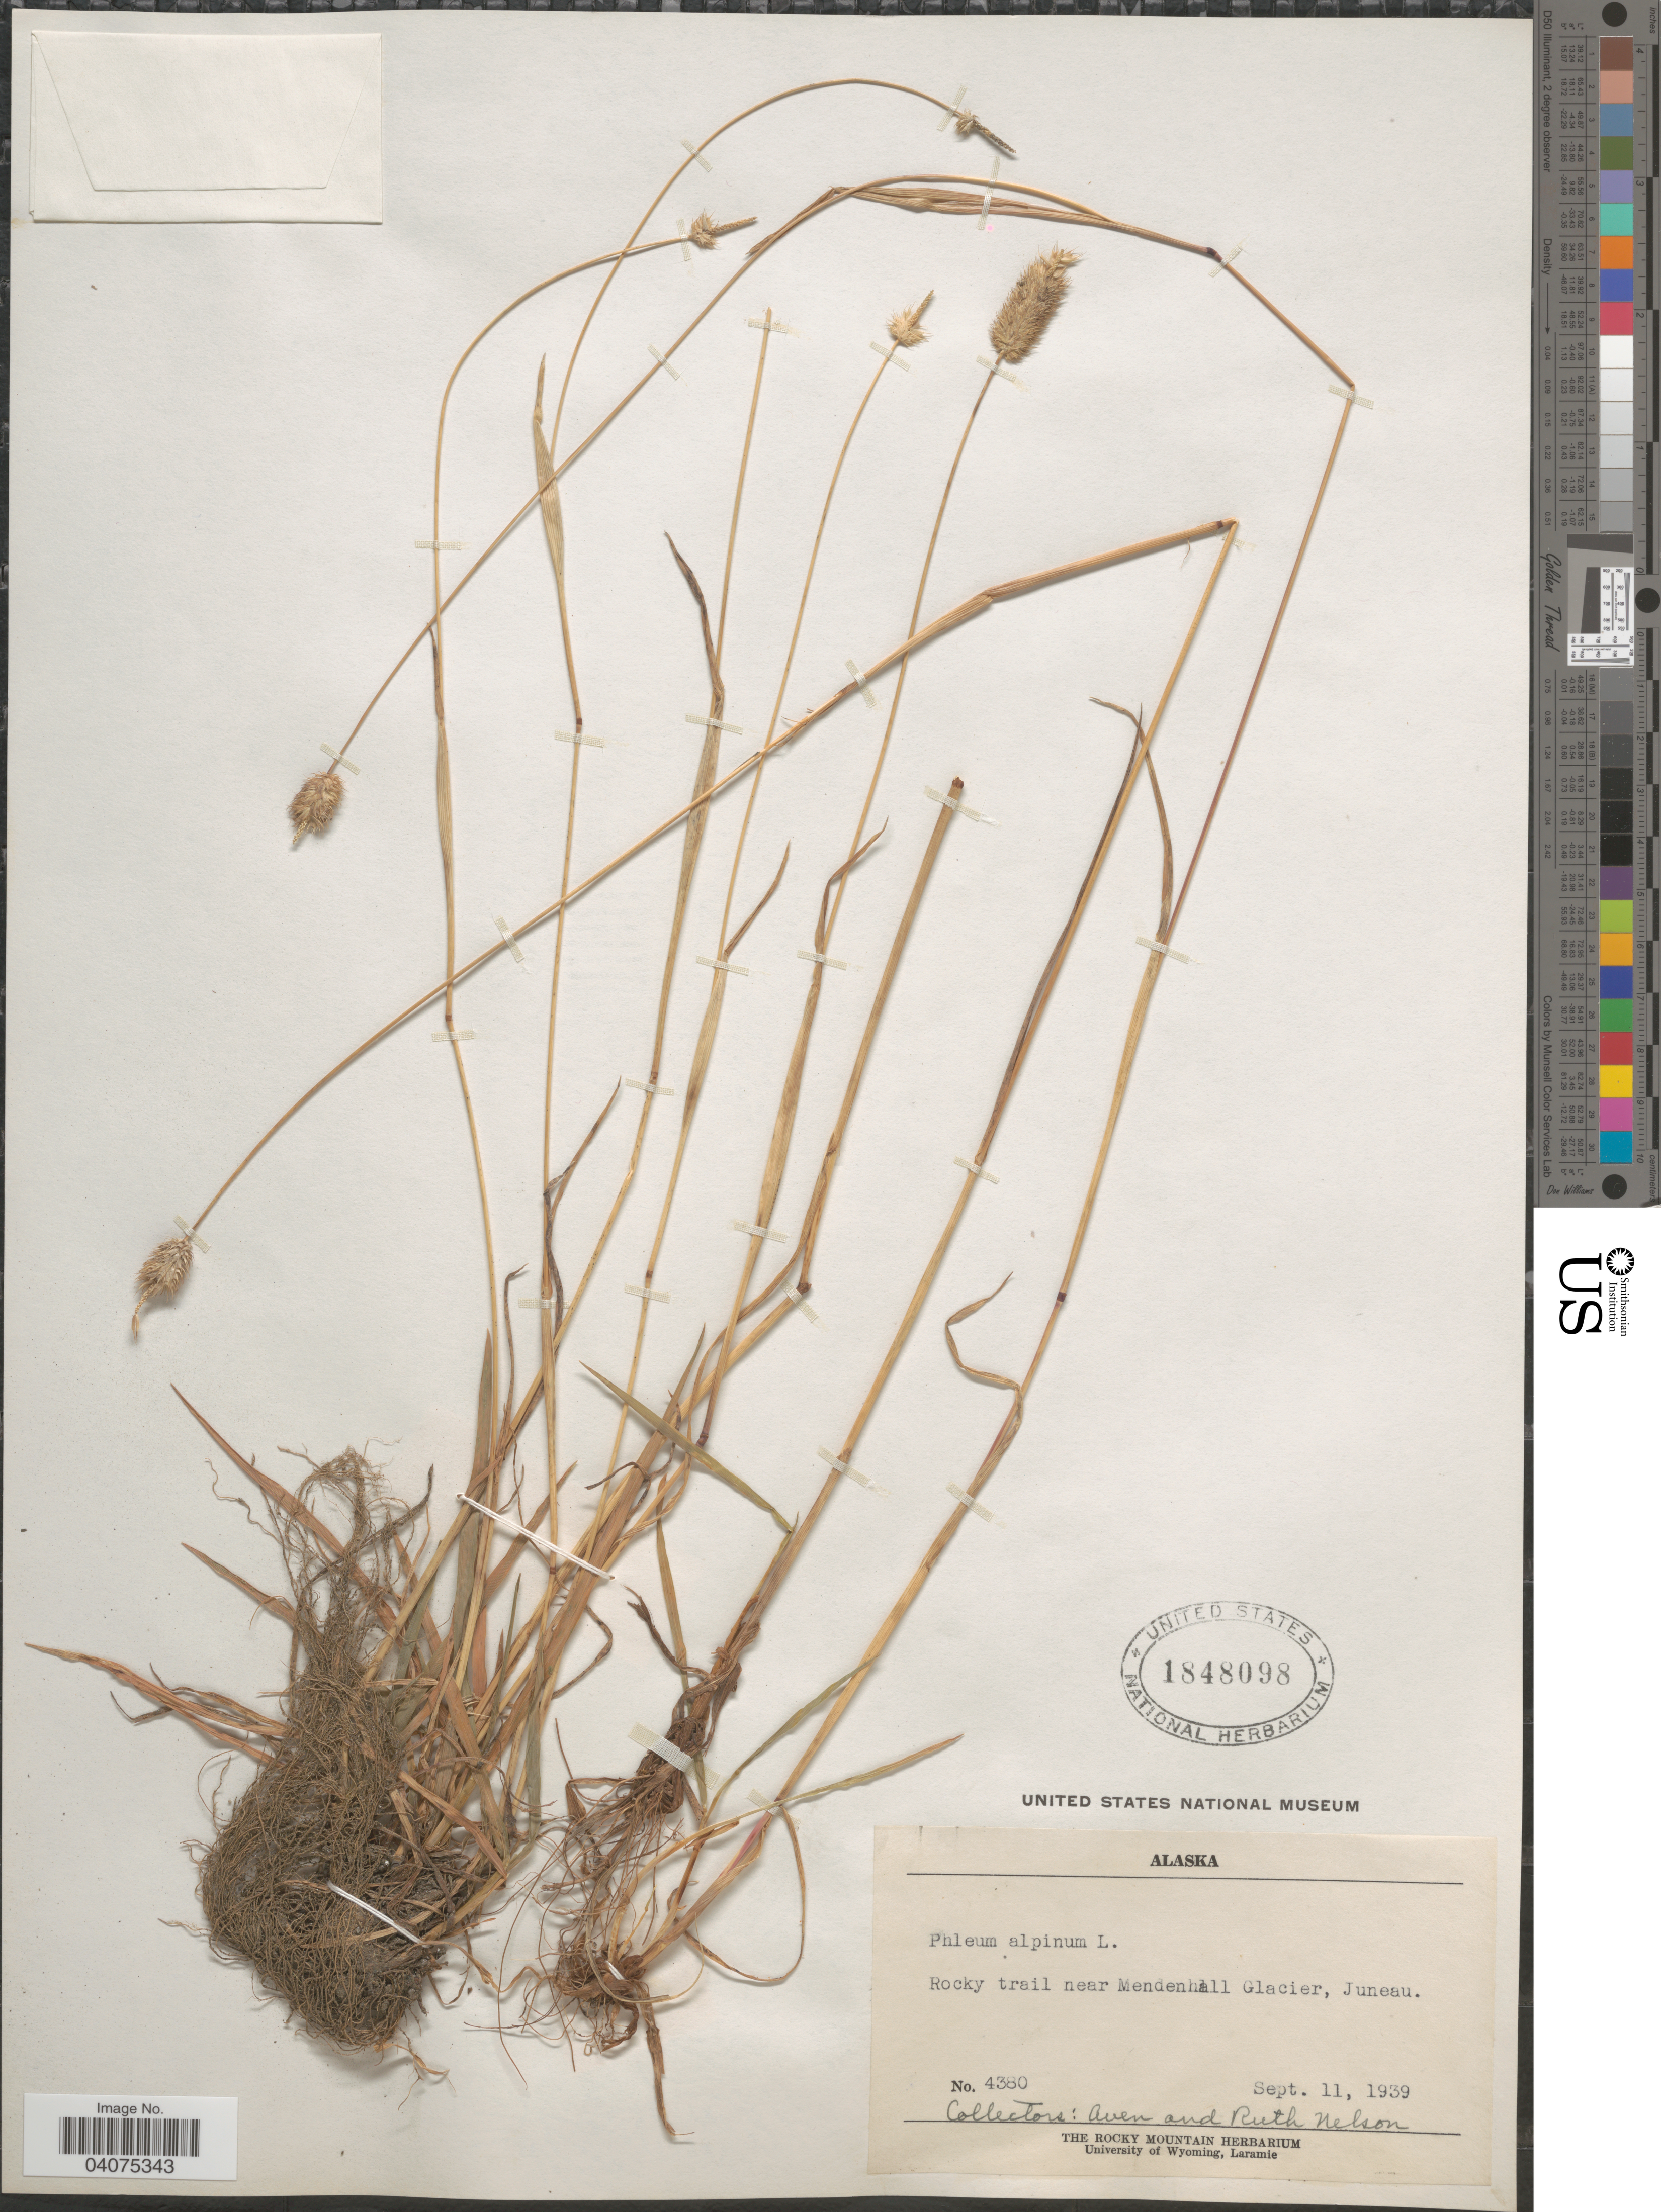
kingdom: Plantae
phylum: Tracheophyta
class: Liliopsida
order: Poales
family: Poaceae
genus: Phleum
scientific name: Phleum alpinum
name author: L.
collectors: A. Nelson & R. A. Nelson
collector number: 4380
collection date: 1939-09-11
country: United States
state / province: Alaska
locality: Rocky trail near Mendenhall Glacier, Juneau.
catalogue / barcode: US 1848098